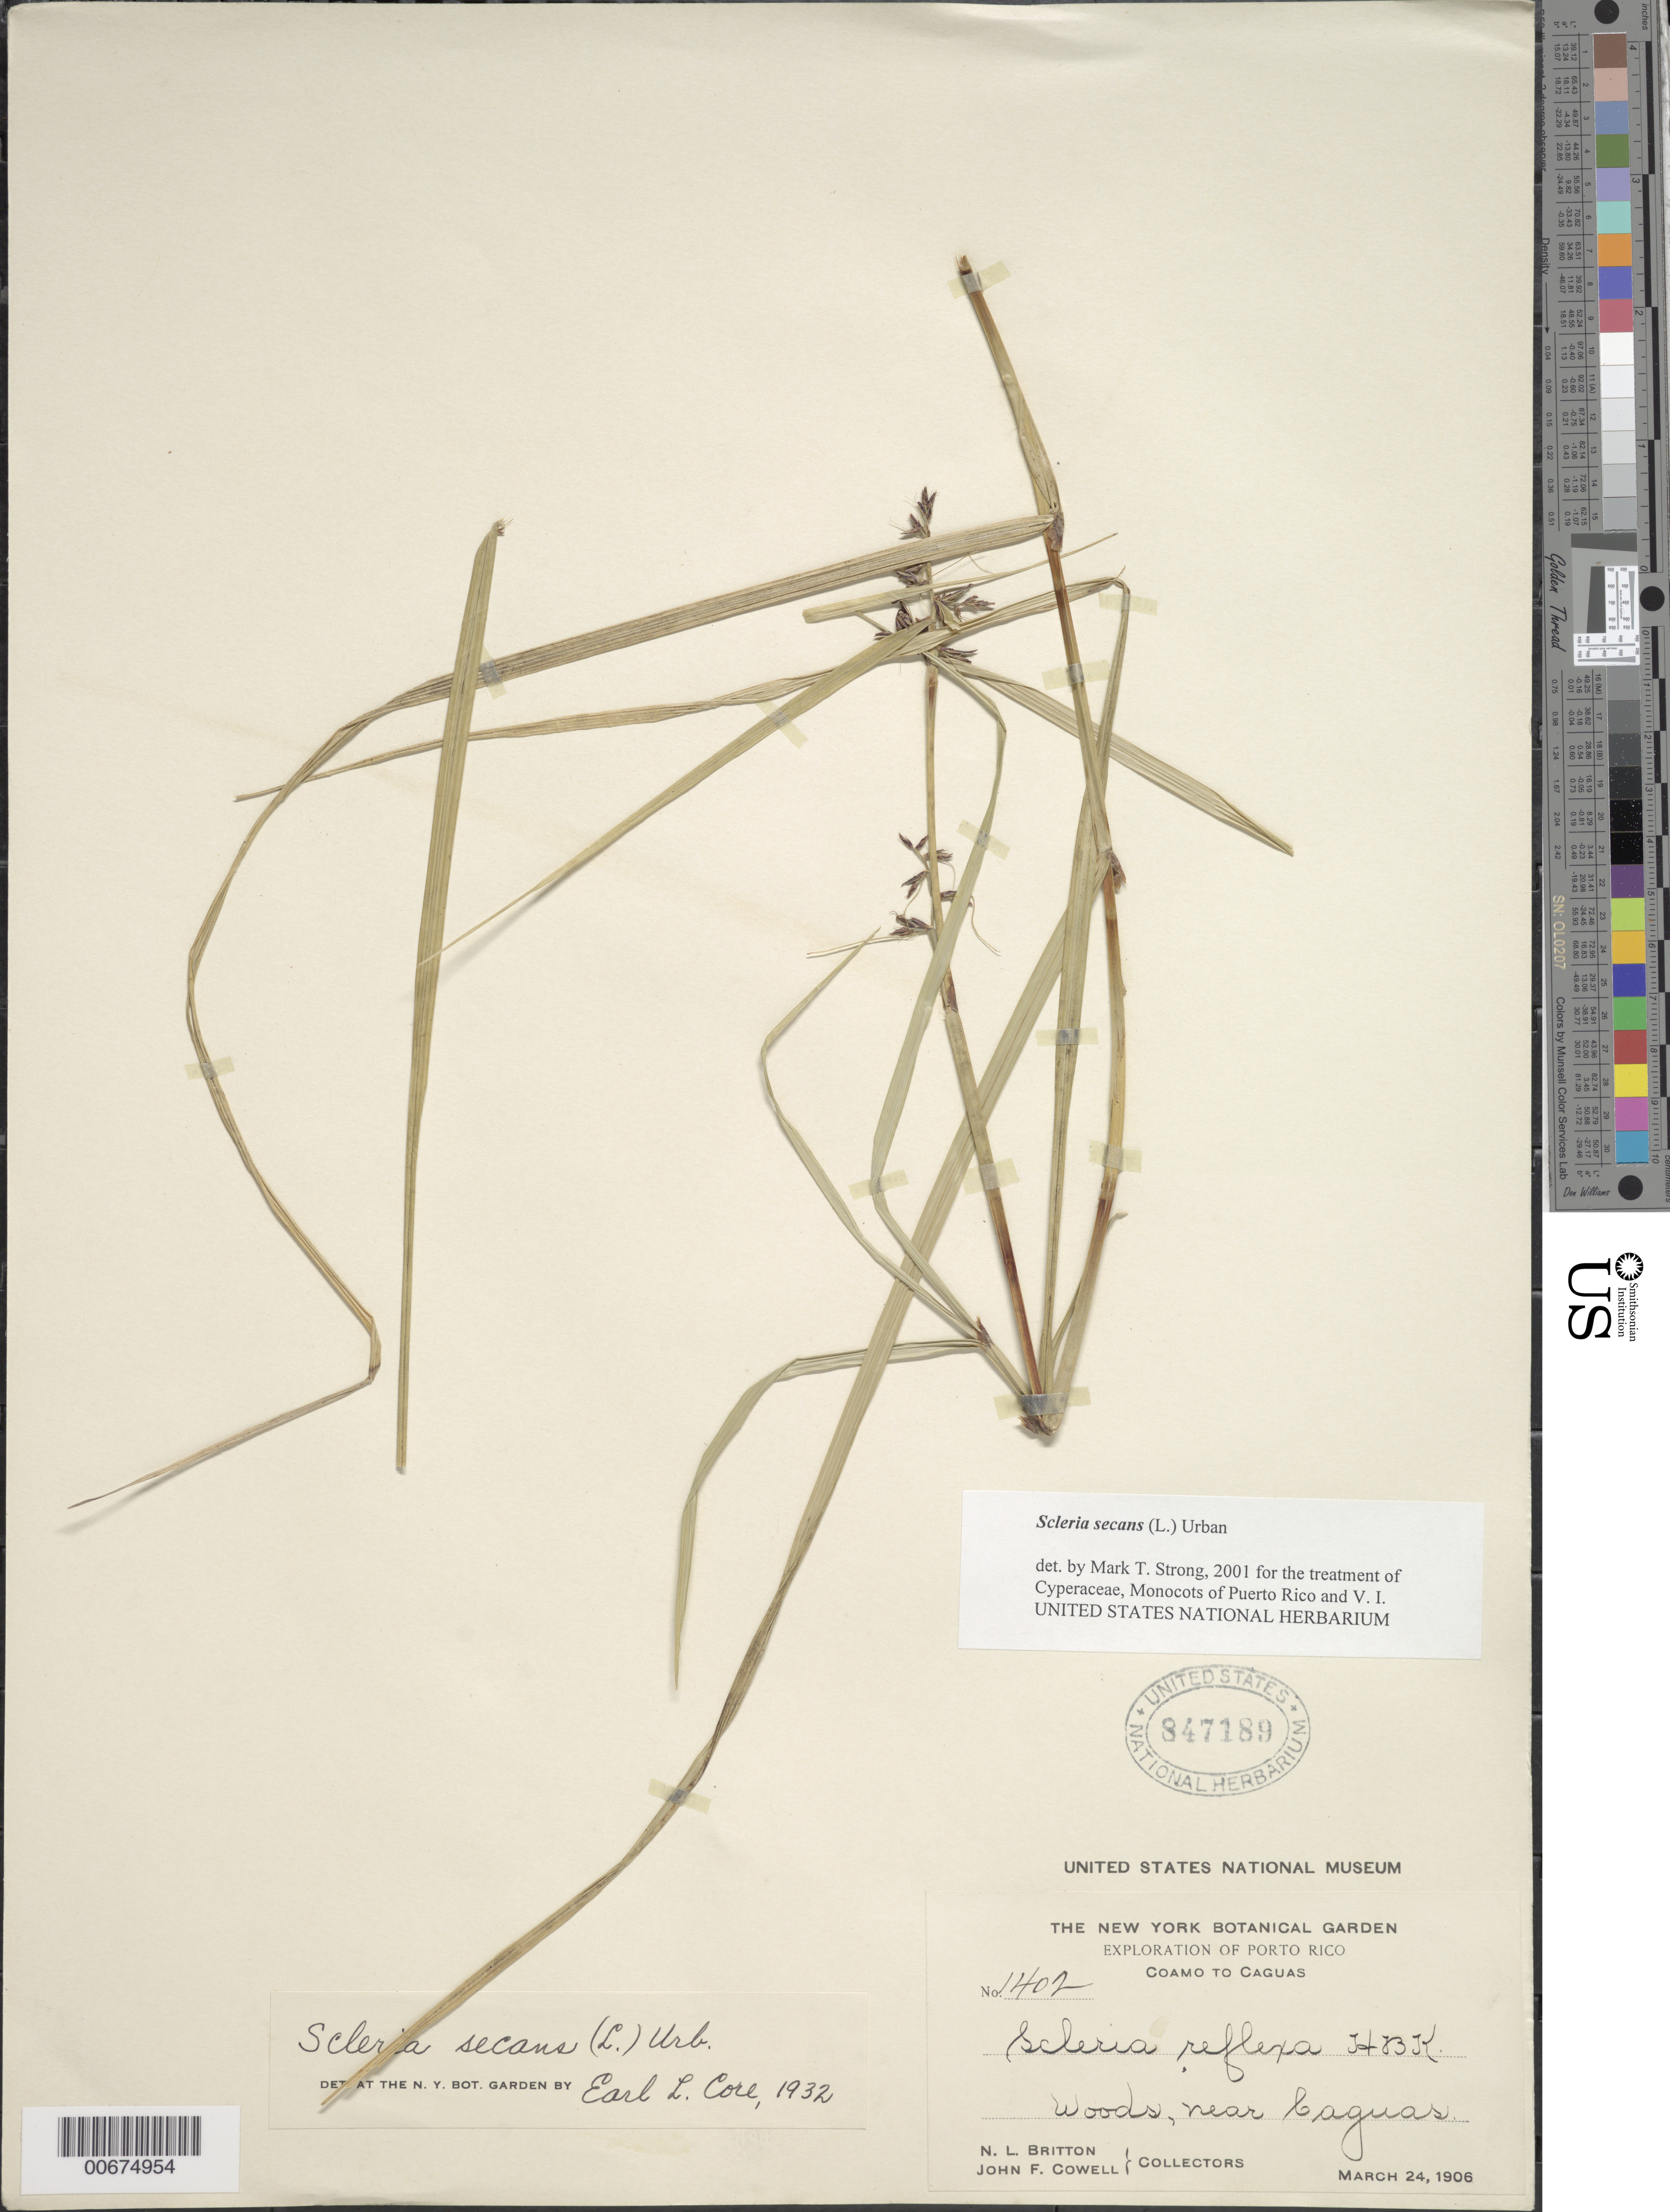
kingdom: Plantae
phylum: Tracheophyta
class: Liliopsida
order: Poales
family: Cyperaceae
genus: Scleria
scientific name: Scleria secans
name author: (L.) Urb.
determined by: Strong, M. T., (US), Smithsonian Institution - National Museum of Natural History (UNITED STATES)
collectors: N. Britton & J. F. Cowell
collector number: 1402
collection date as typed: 24 Mar 1906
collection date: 1906-03-24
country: Puerto Rico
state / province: Caguas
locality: Near Caguas.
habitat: woods.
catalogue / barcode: US 847189